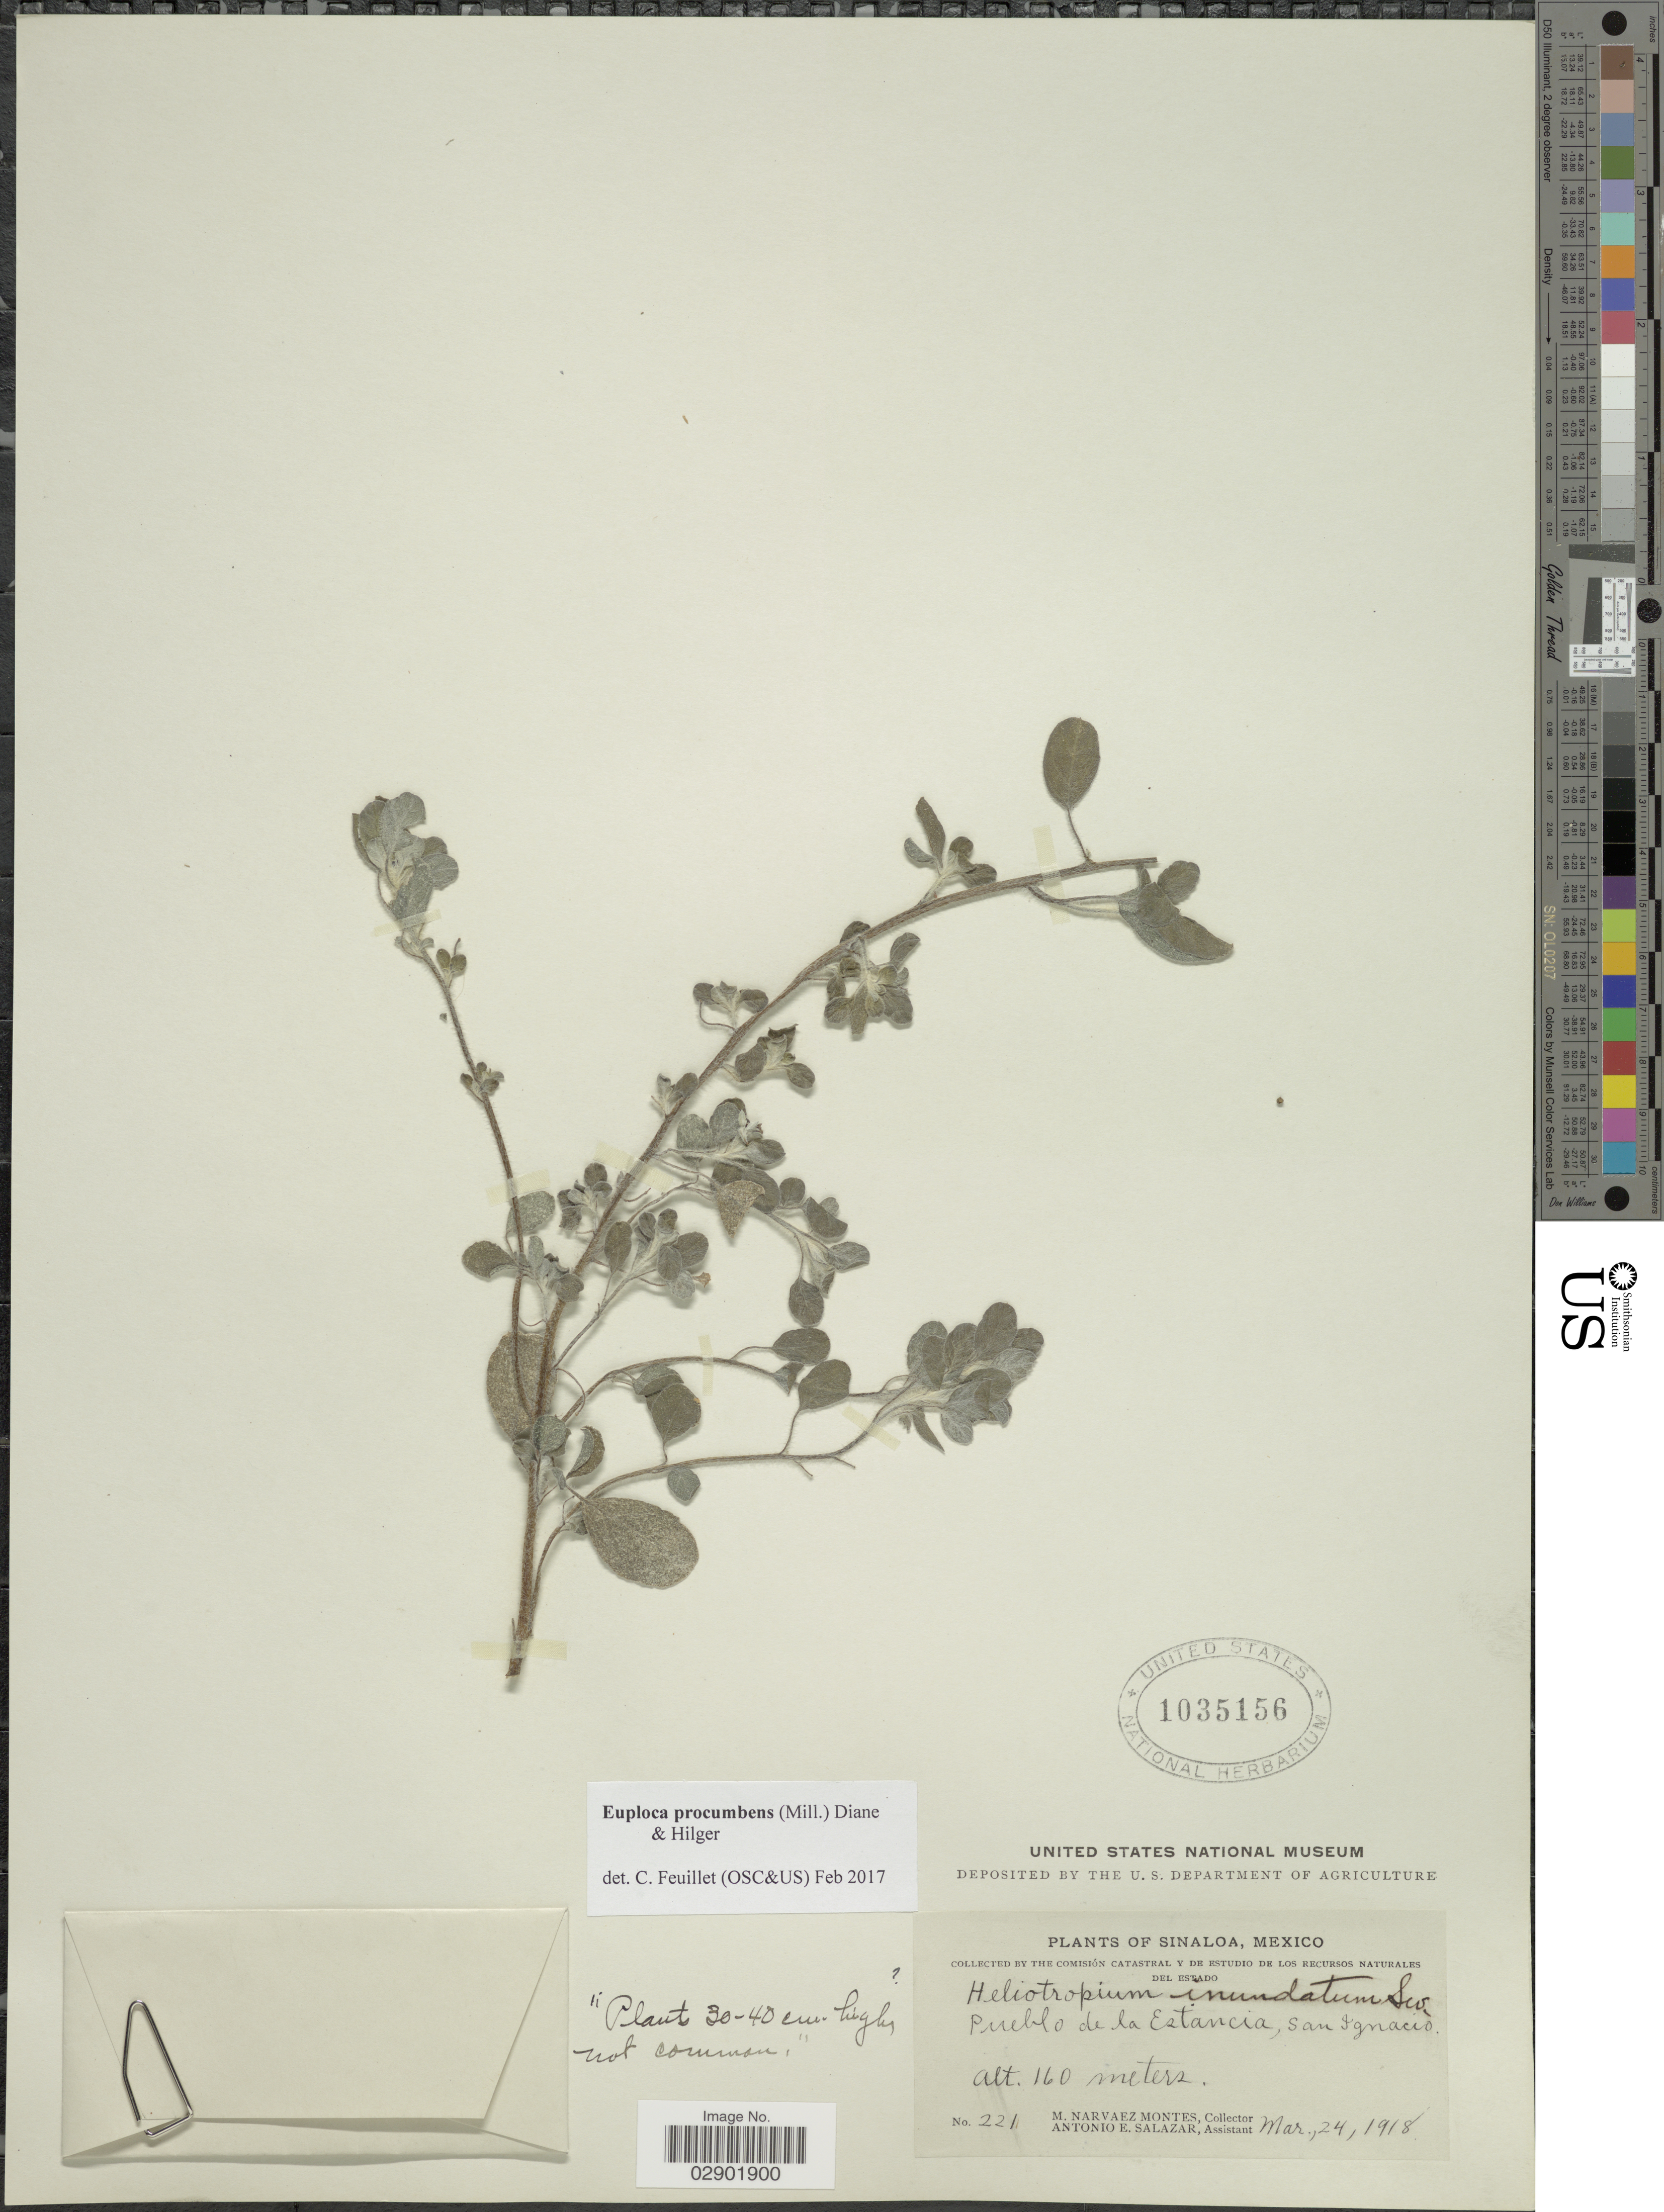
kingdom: Plantae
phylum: Tracheophyta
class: Magnoliopsida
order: Boraginales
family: Heliotropiaceae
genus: Euploca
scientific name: Euploca procumbens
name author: (Mill.) Diane & Hilger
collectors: M. Narvaez-Montes & A. E. Salazar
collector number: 221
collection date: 1918-03-24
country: Mexico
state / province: Sinaloa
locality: Puebla de la Estancia, San Ignacio.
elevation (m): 160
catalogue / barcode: US 1035156